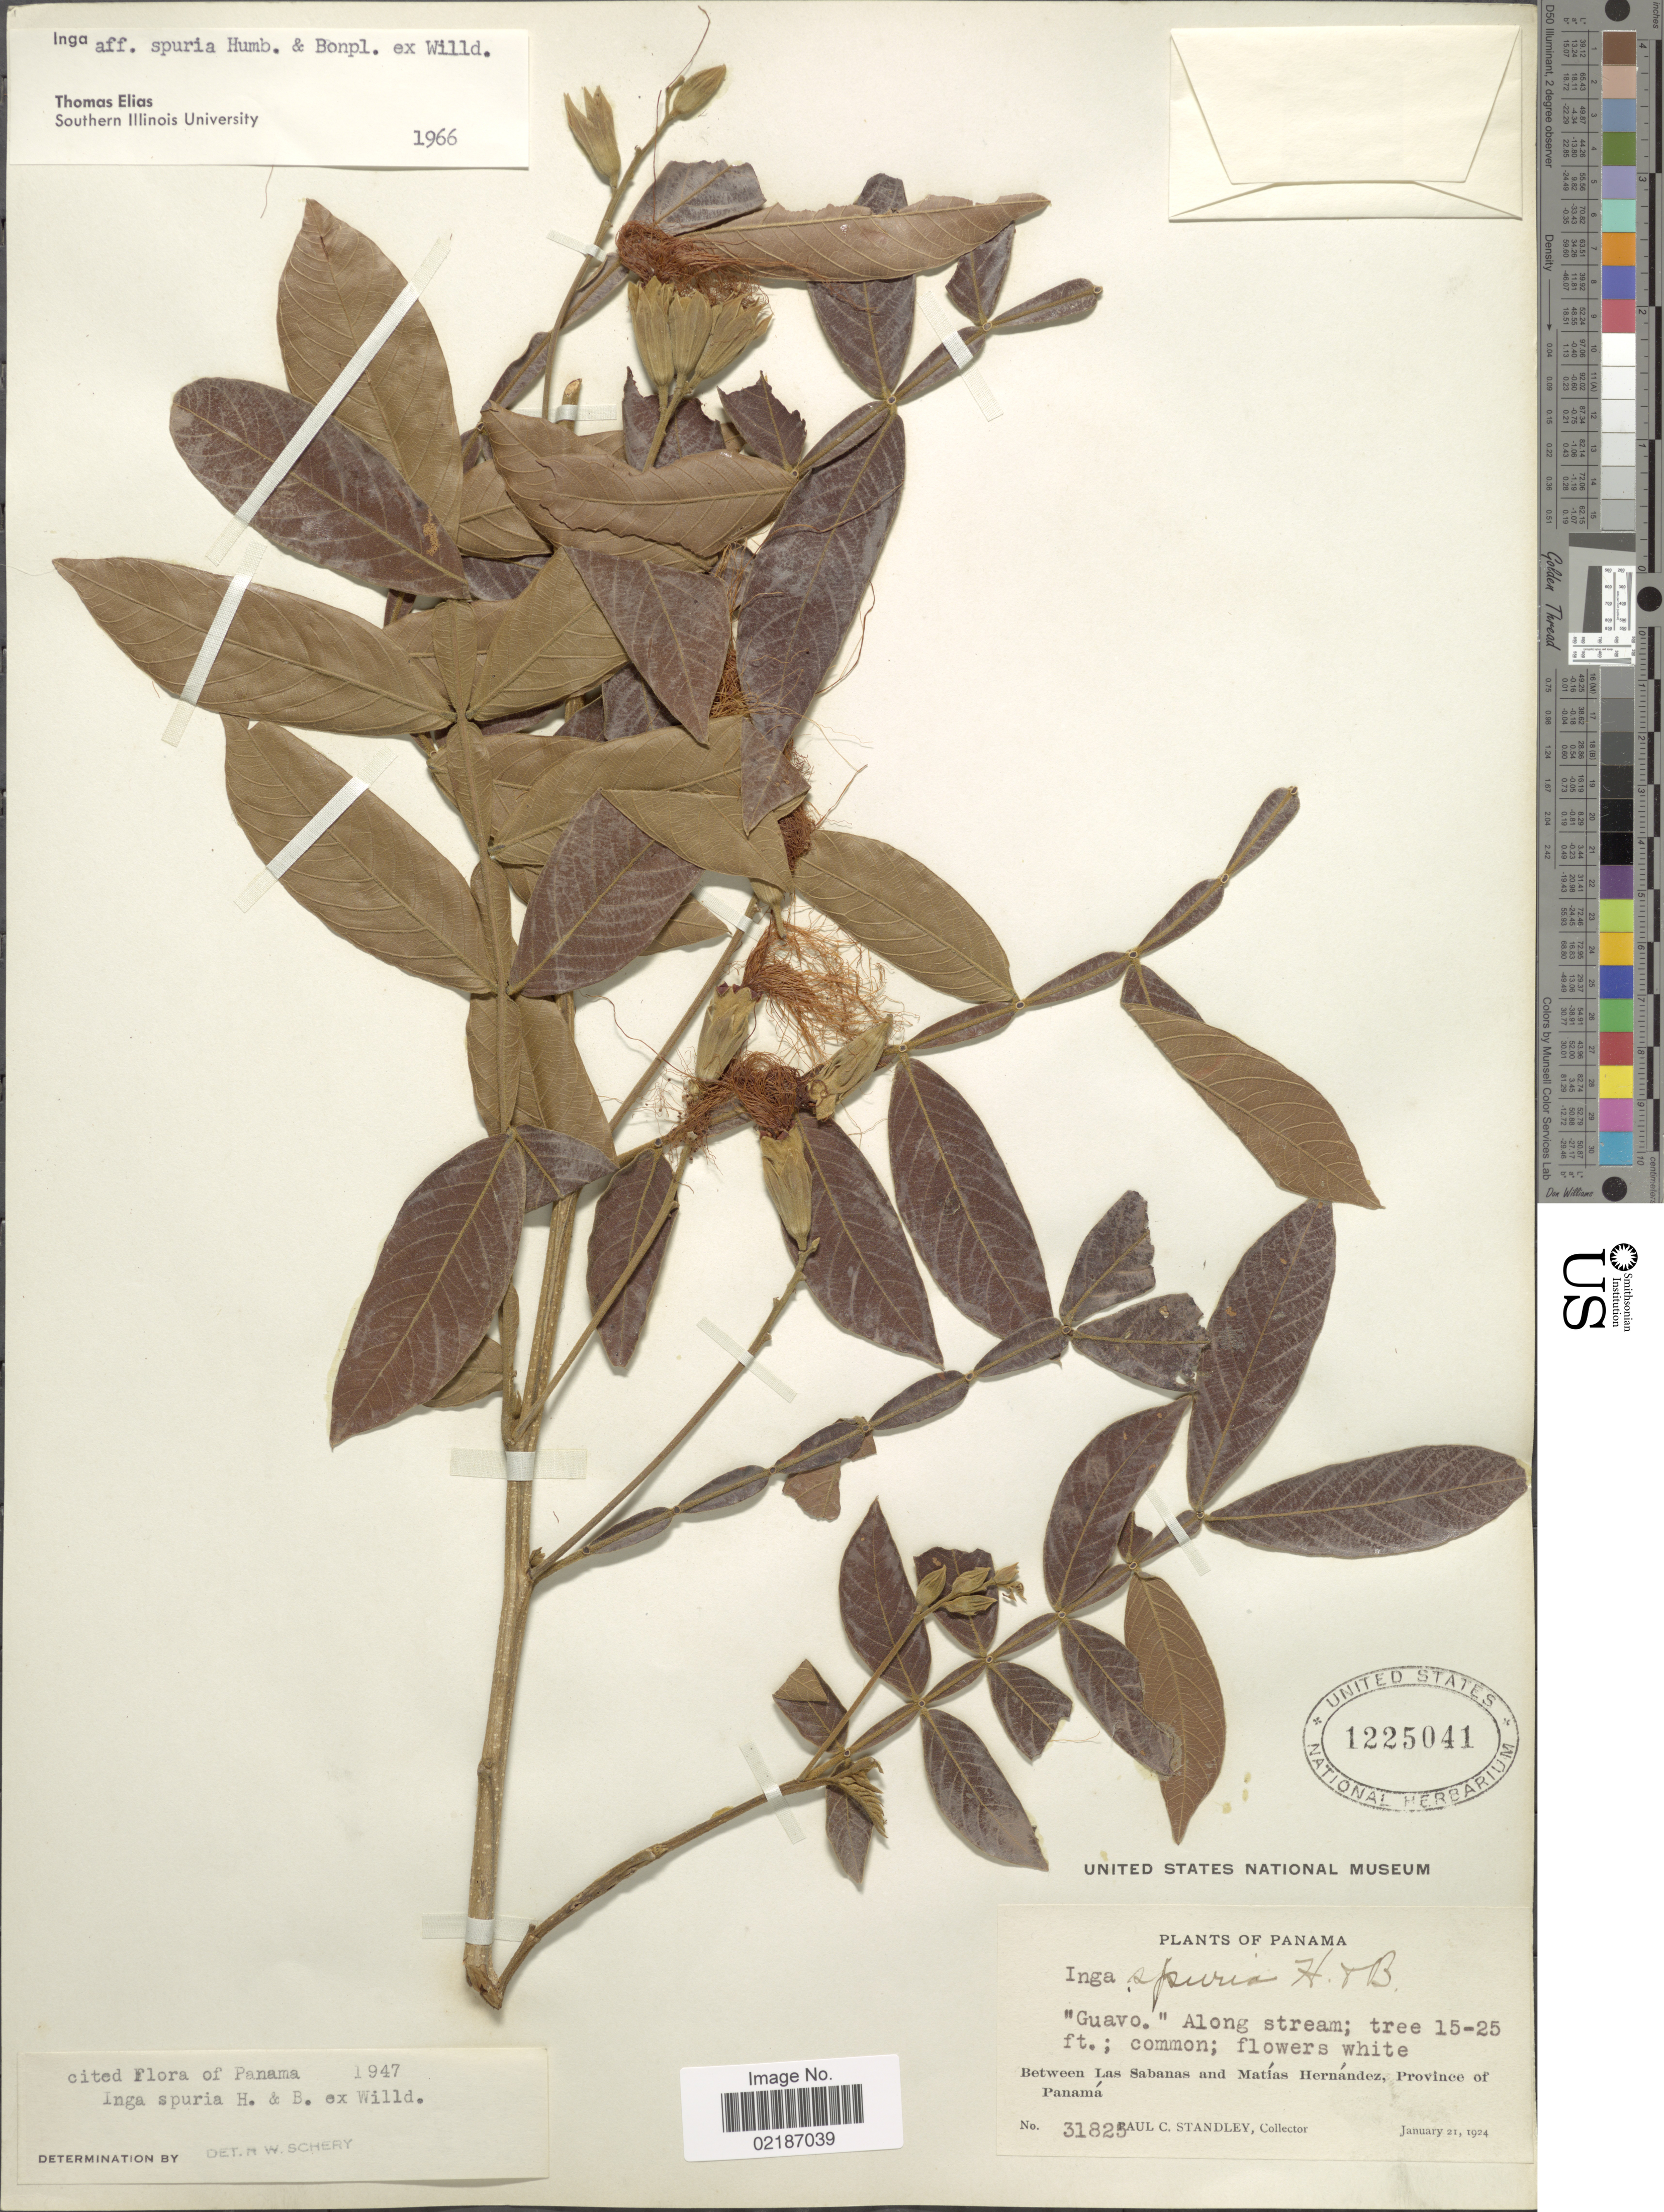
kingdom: Plantae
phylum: Tracheophyta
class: Magnoliopsida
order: Fabales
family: Fabaceae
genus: Inga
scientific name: Inga vera subsp. vera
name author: Willd.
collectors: P. C. Standley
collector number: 31825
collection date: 1924-01-21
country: Panama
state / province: Panamá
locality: Between las Sabanas and Matías Hernández, along stream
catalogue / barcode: US 1225041